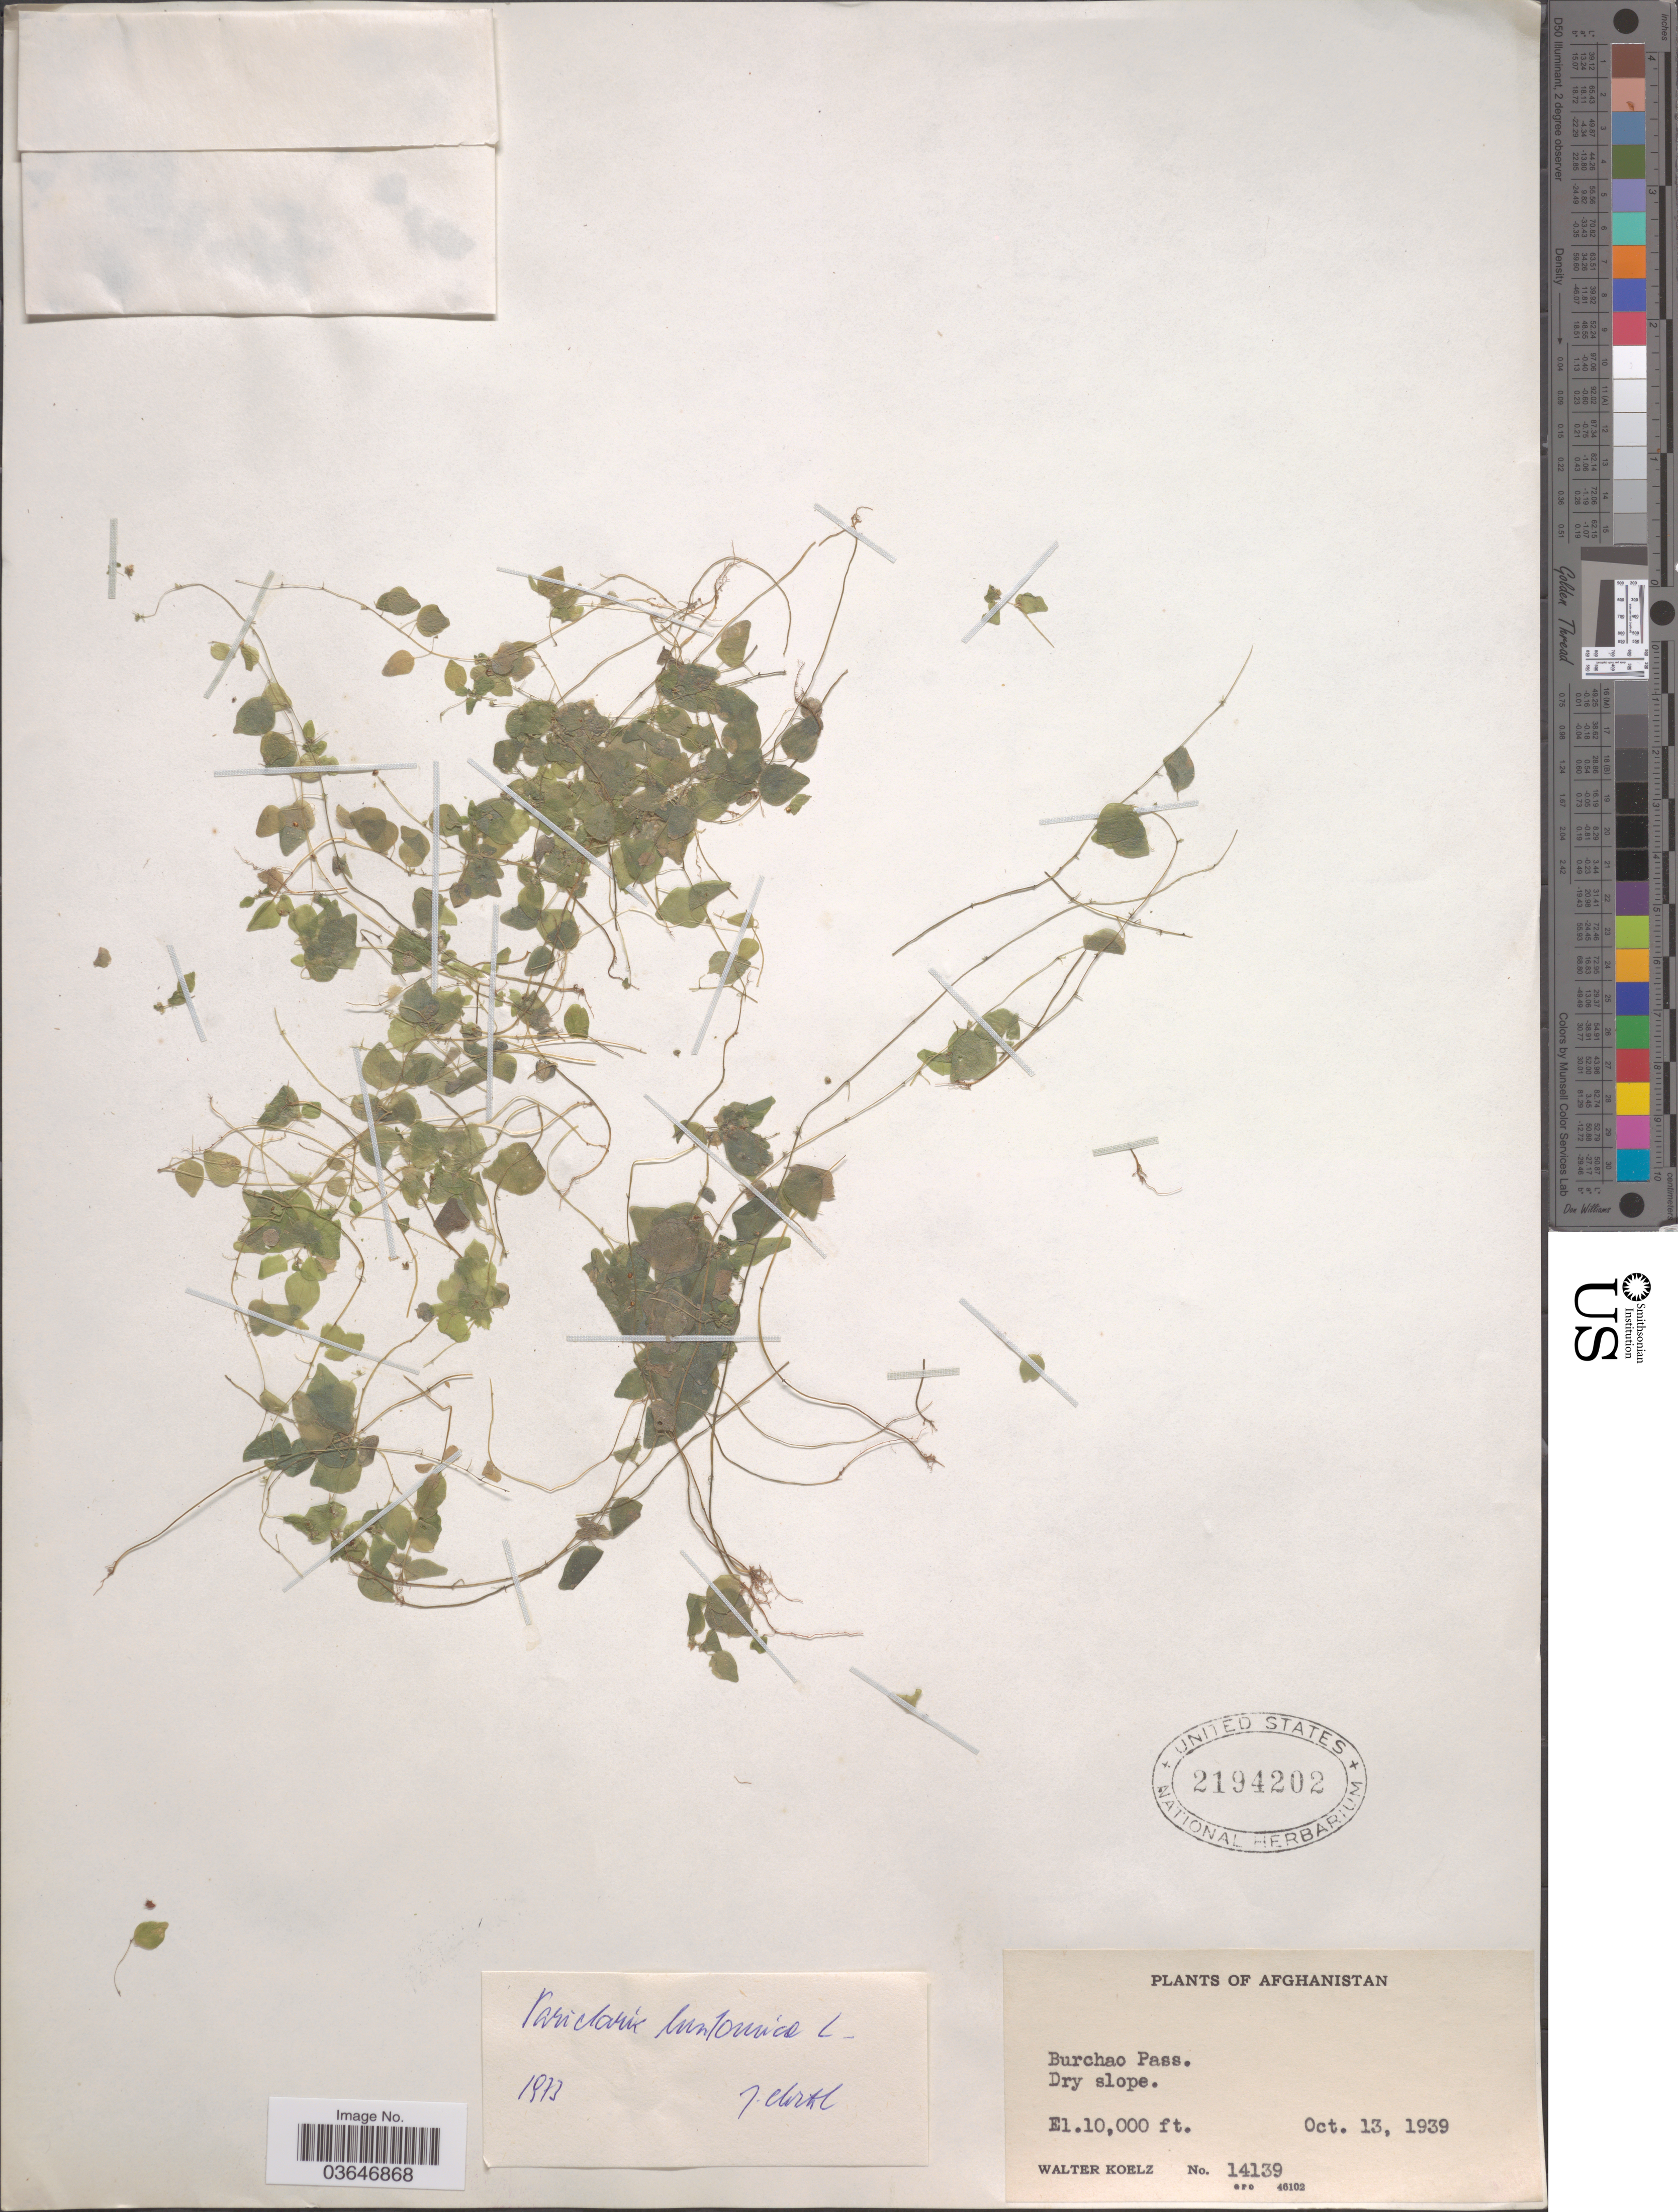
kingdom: Plantae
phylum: Tracheophyta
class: Magnoliopsida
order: Rosales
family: Urticaceae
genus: Parietaria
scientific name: Parietaria lusitanica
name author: L.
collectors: W. N. Koelz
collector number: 14139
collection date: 1939-10-13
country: Afghanistan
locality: Burchao Pass.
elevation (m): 3048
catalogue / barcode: US 2194202